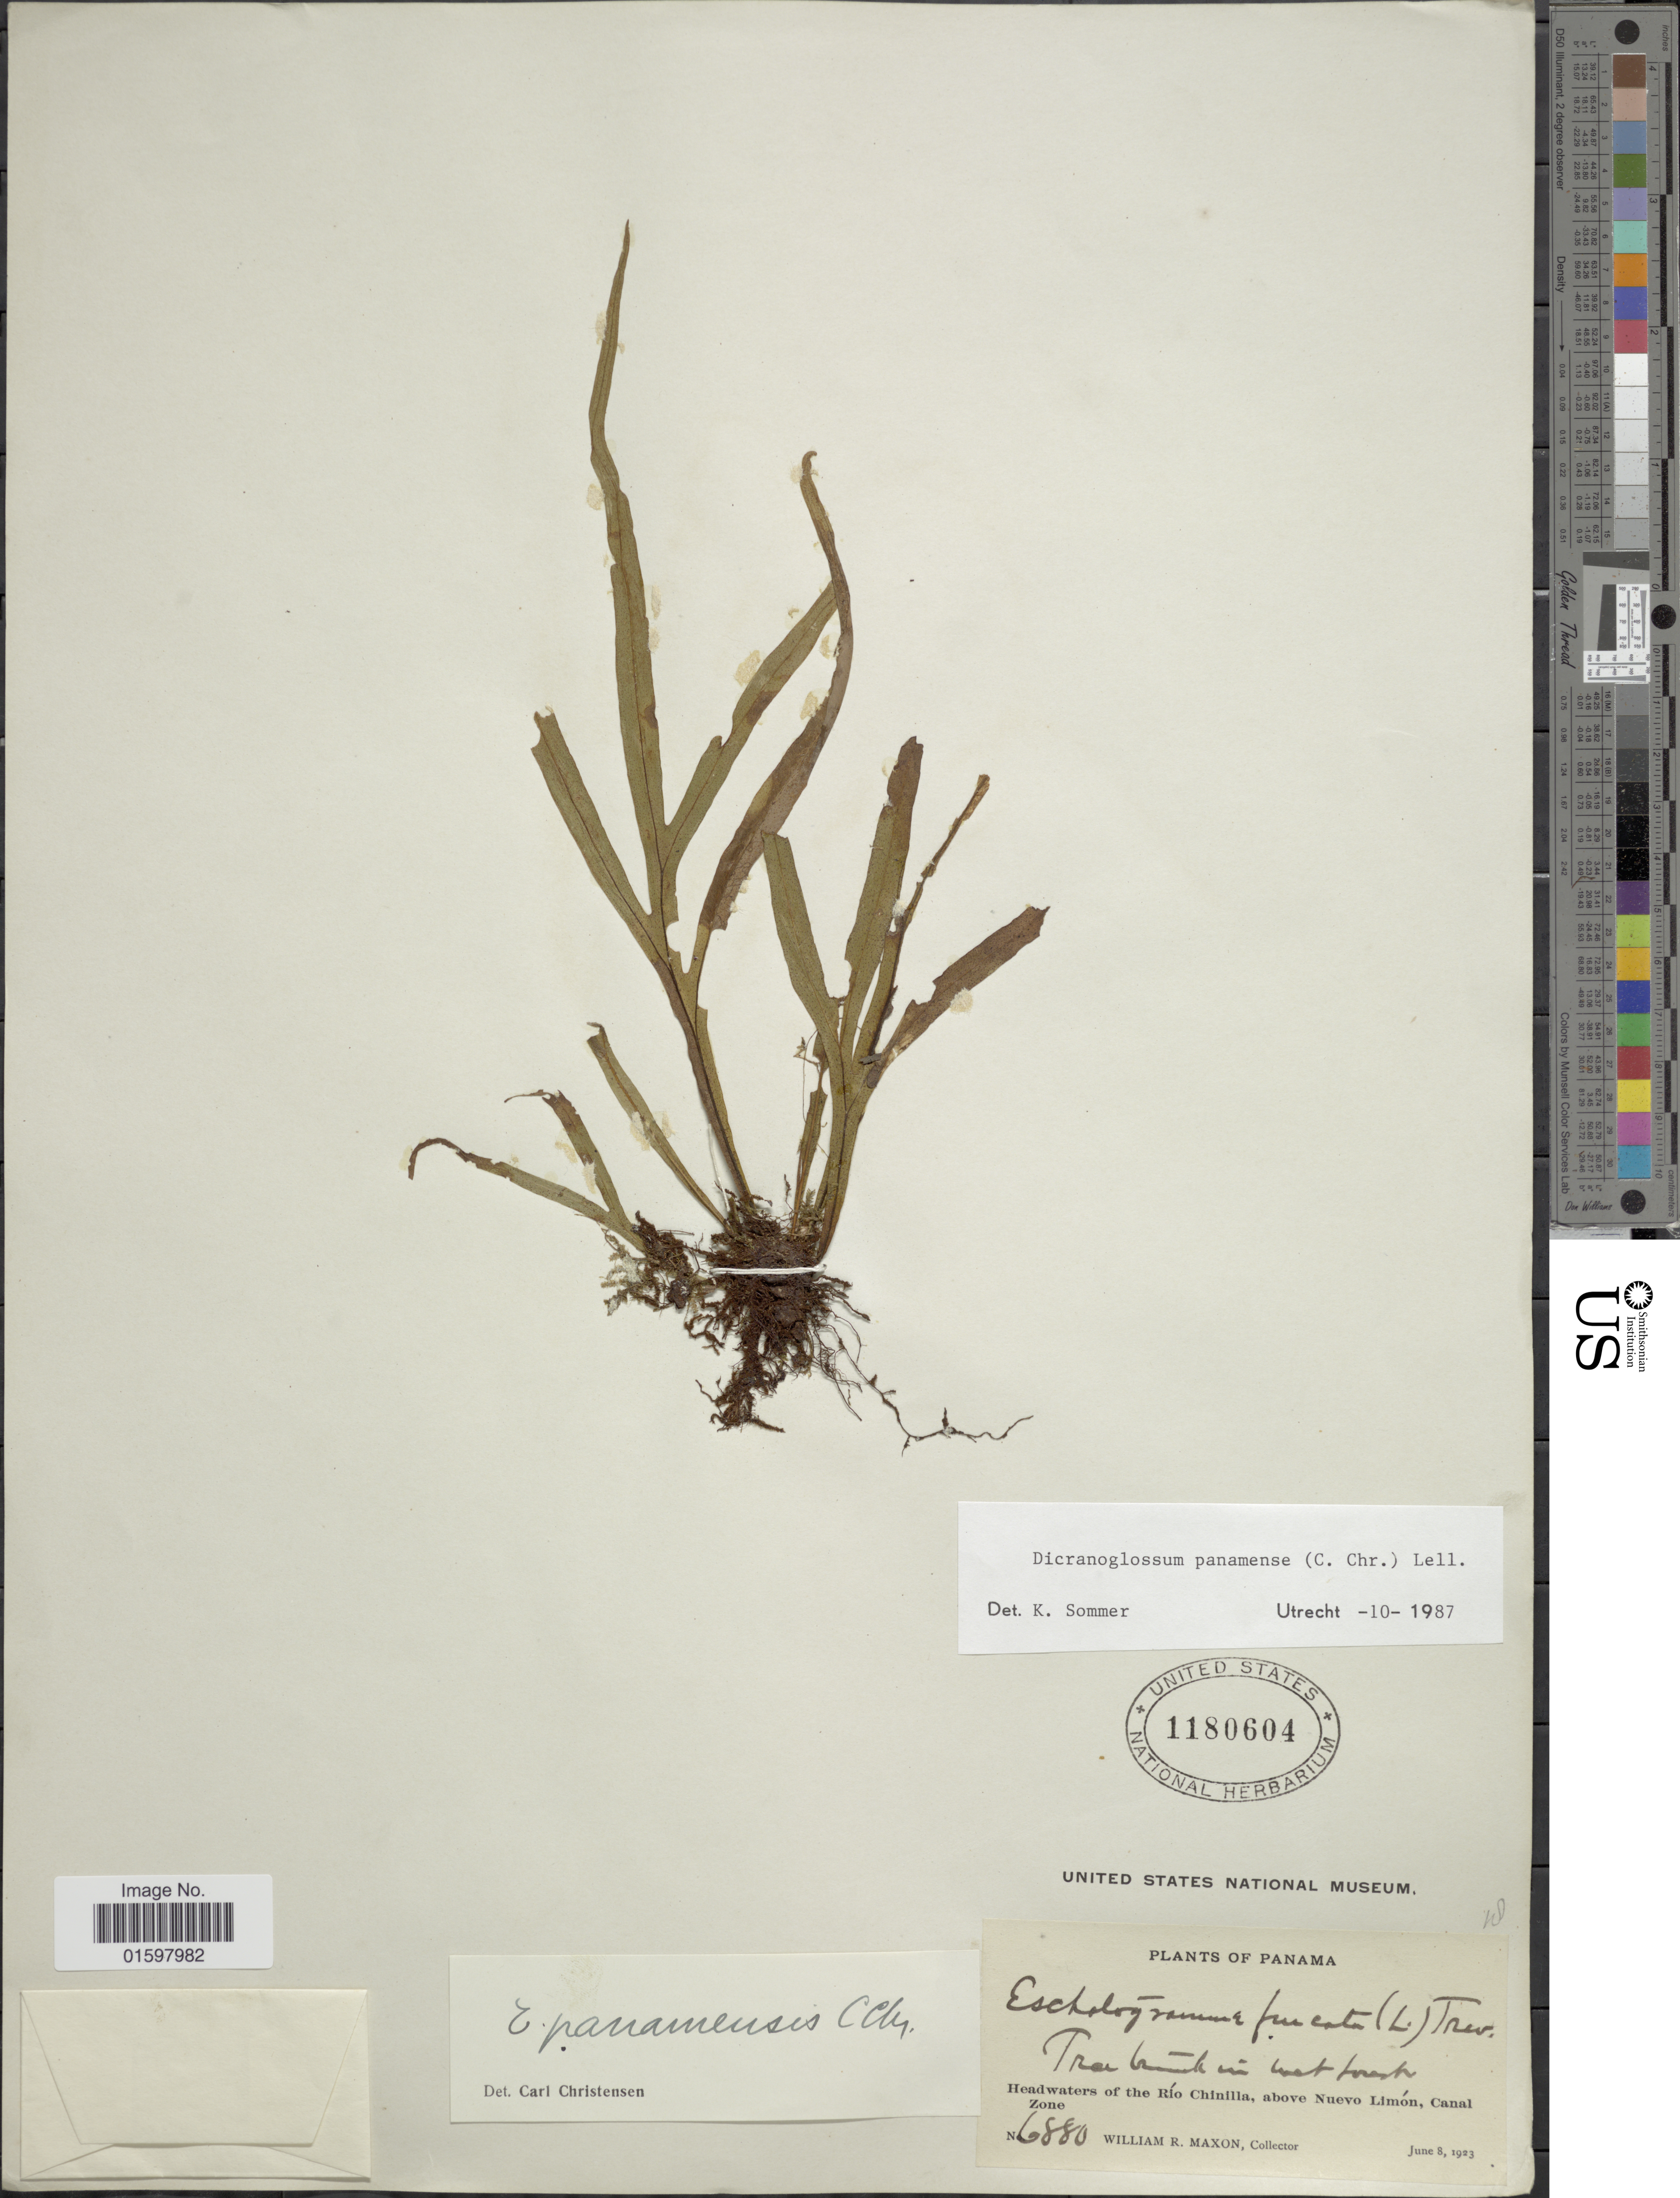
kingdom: Plantae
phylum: Tracheophyta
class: Polypodiopsida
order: Polypodiales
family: Polypodiaceae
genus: Pleopeltis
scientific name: Pleopeltis panamensis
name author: (Weath.) Pic. Serm.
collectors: W. R. Maxon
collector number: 6880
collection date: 1923-06-08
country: Panama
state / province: Colón / Panamá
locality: Headwaters of the Río Chinilla, above Nuevo Limón, Canal Zone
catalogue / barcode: US 1180604